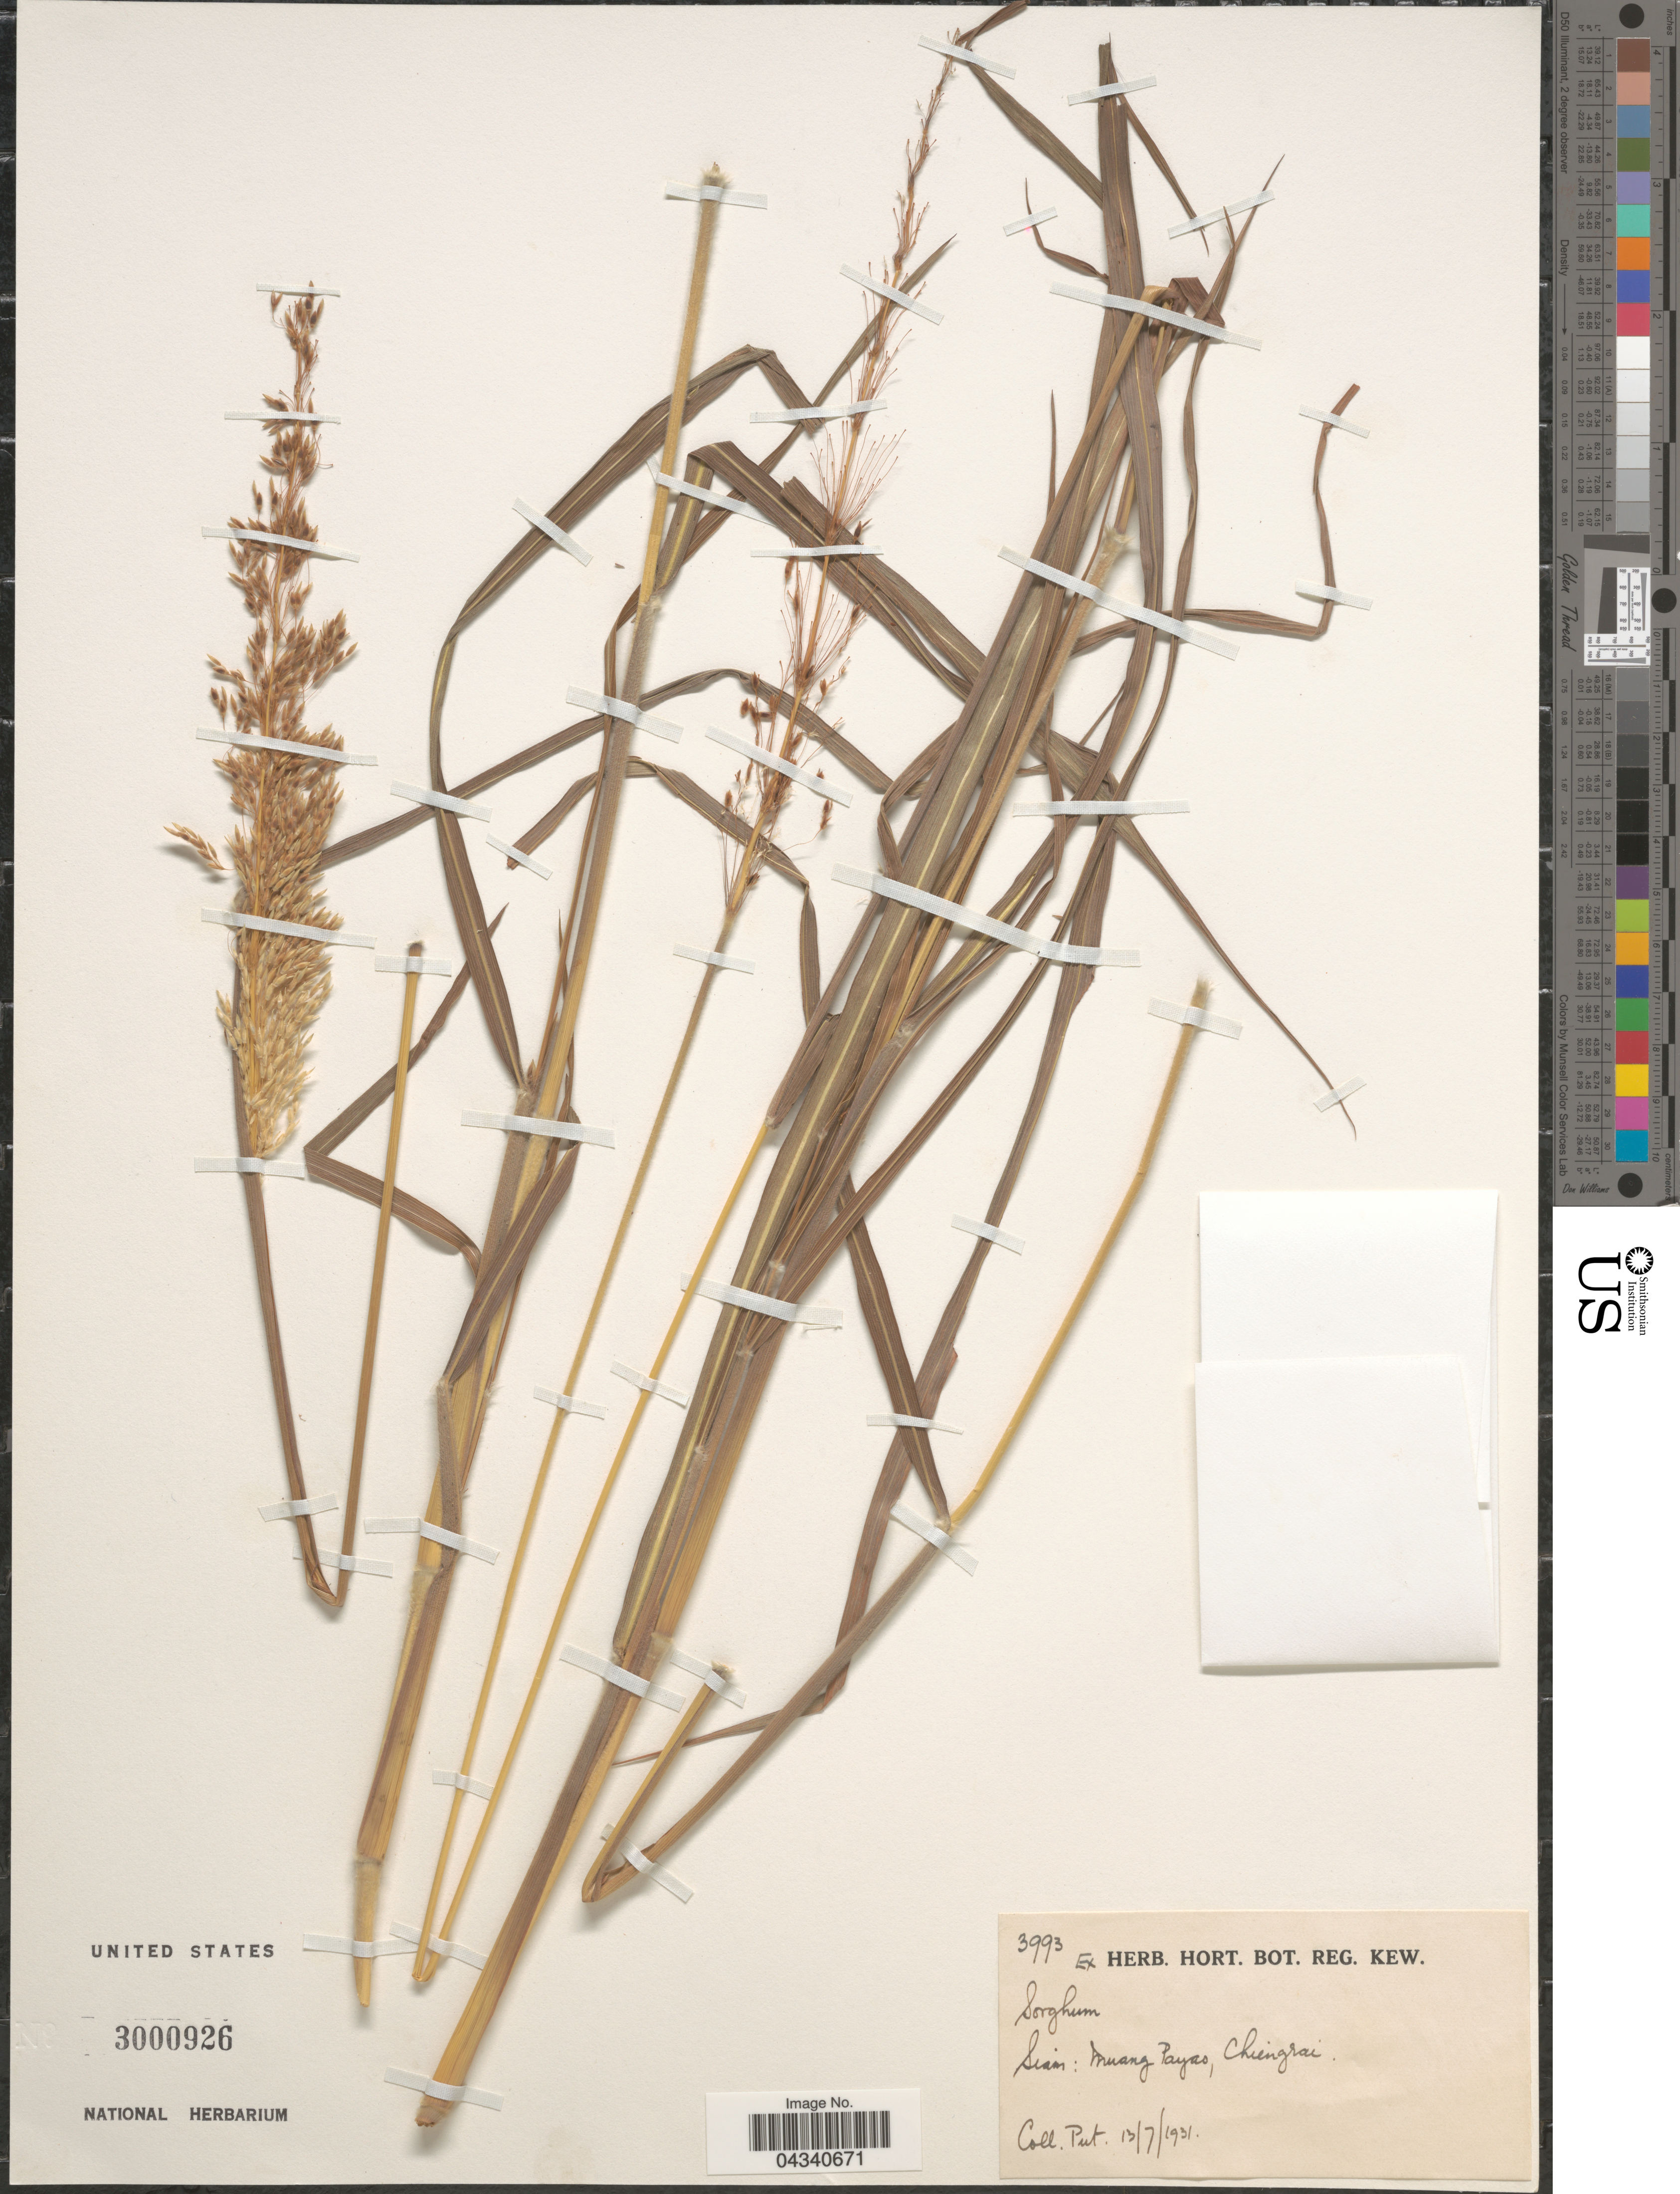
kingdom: Plantae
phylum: Tracheophyta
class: Liliopsida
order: Poales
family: Poaceae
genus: Sorghum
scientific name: Sorghum sp.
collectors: -. Put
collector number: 3993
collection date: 1931-07-13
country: Thailand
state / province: Chiang Rai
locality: Siam: Muang Payas, Chiengrai.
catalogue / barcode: US 3000926